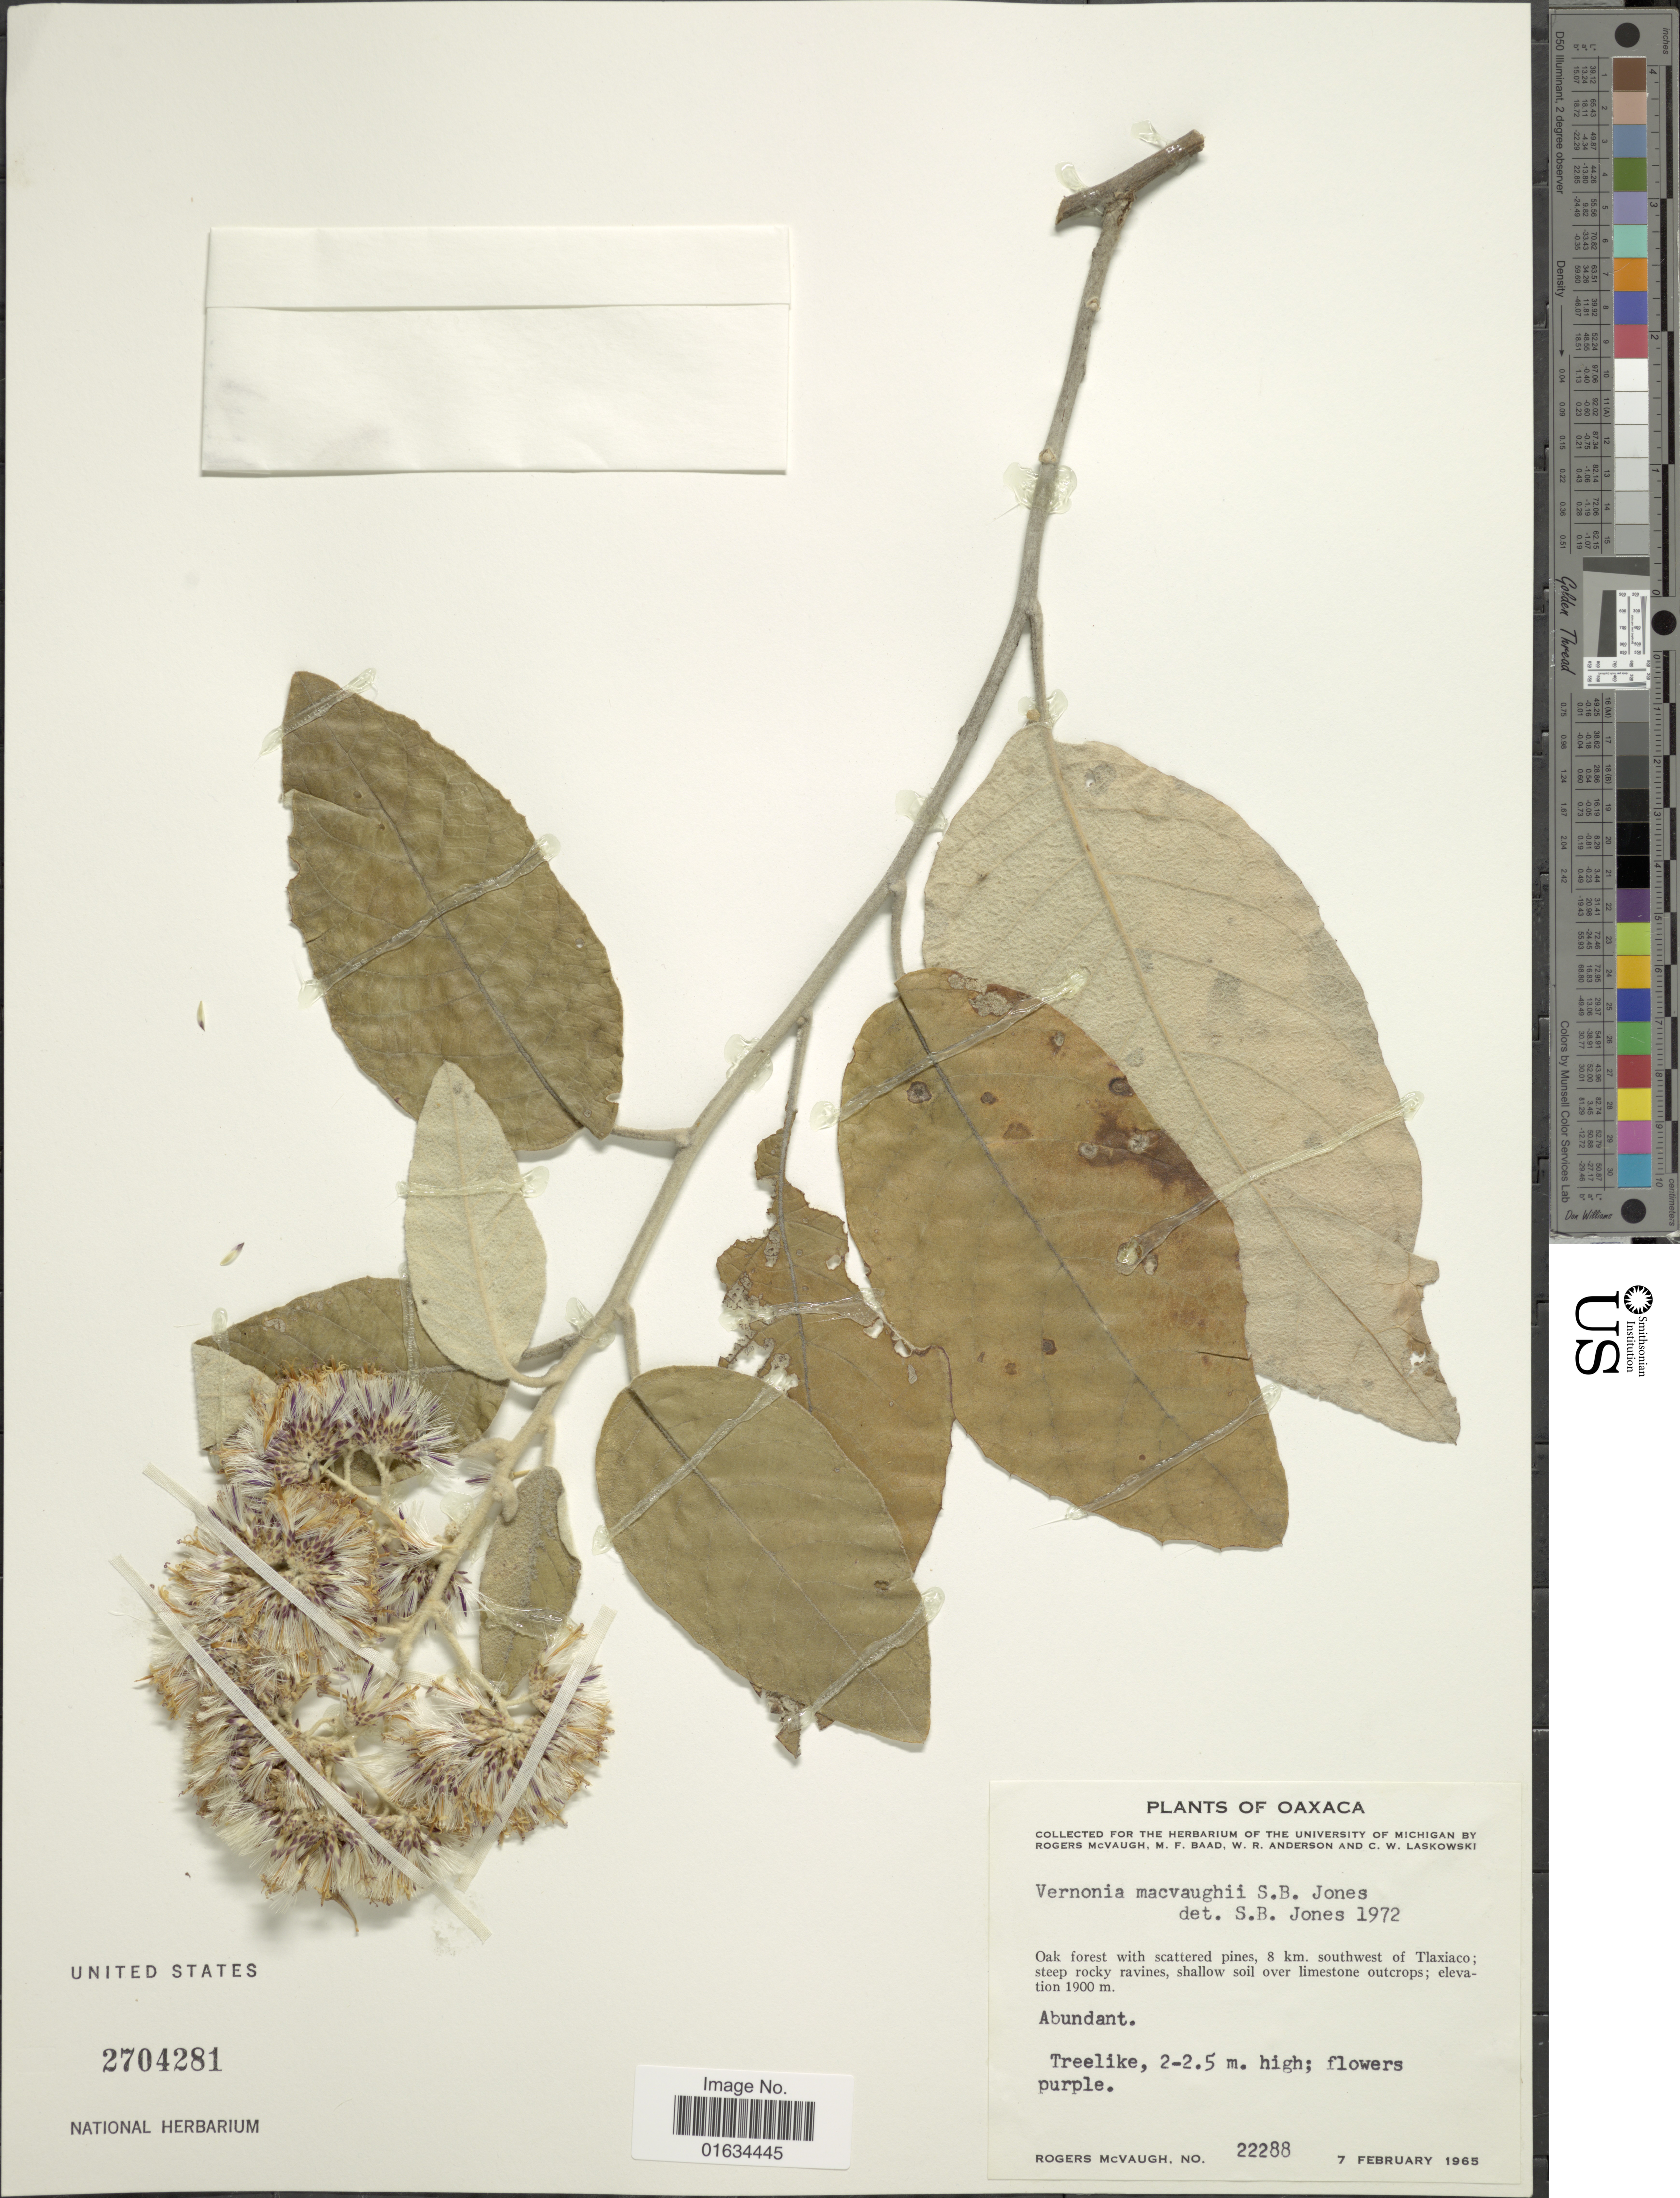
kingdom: Plantae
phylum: Tracheophyta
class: Magnoliopsida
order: Asterales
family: Asteraceae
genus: Critoniopsis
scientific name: Critoniopsis macvaughii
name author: (S.B. Jones) H. Rob.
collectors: R. McVaugh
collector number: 22288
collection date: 1965-02-07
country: Mexico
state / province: Oaxaca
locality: Oak forest with scatterd pines, 8 km southwest of Tlaxiaco: steep rocky ravines, shallow soil over limestone outcrops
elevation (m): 1900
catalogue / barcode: US 3704281